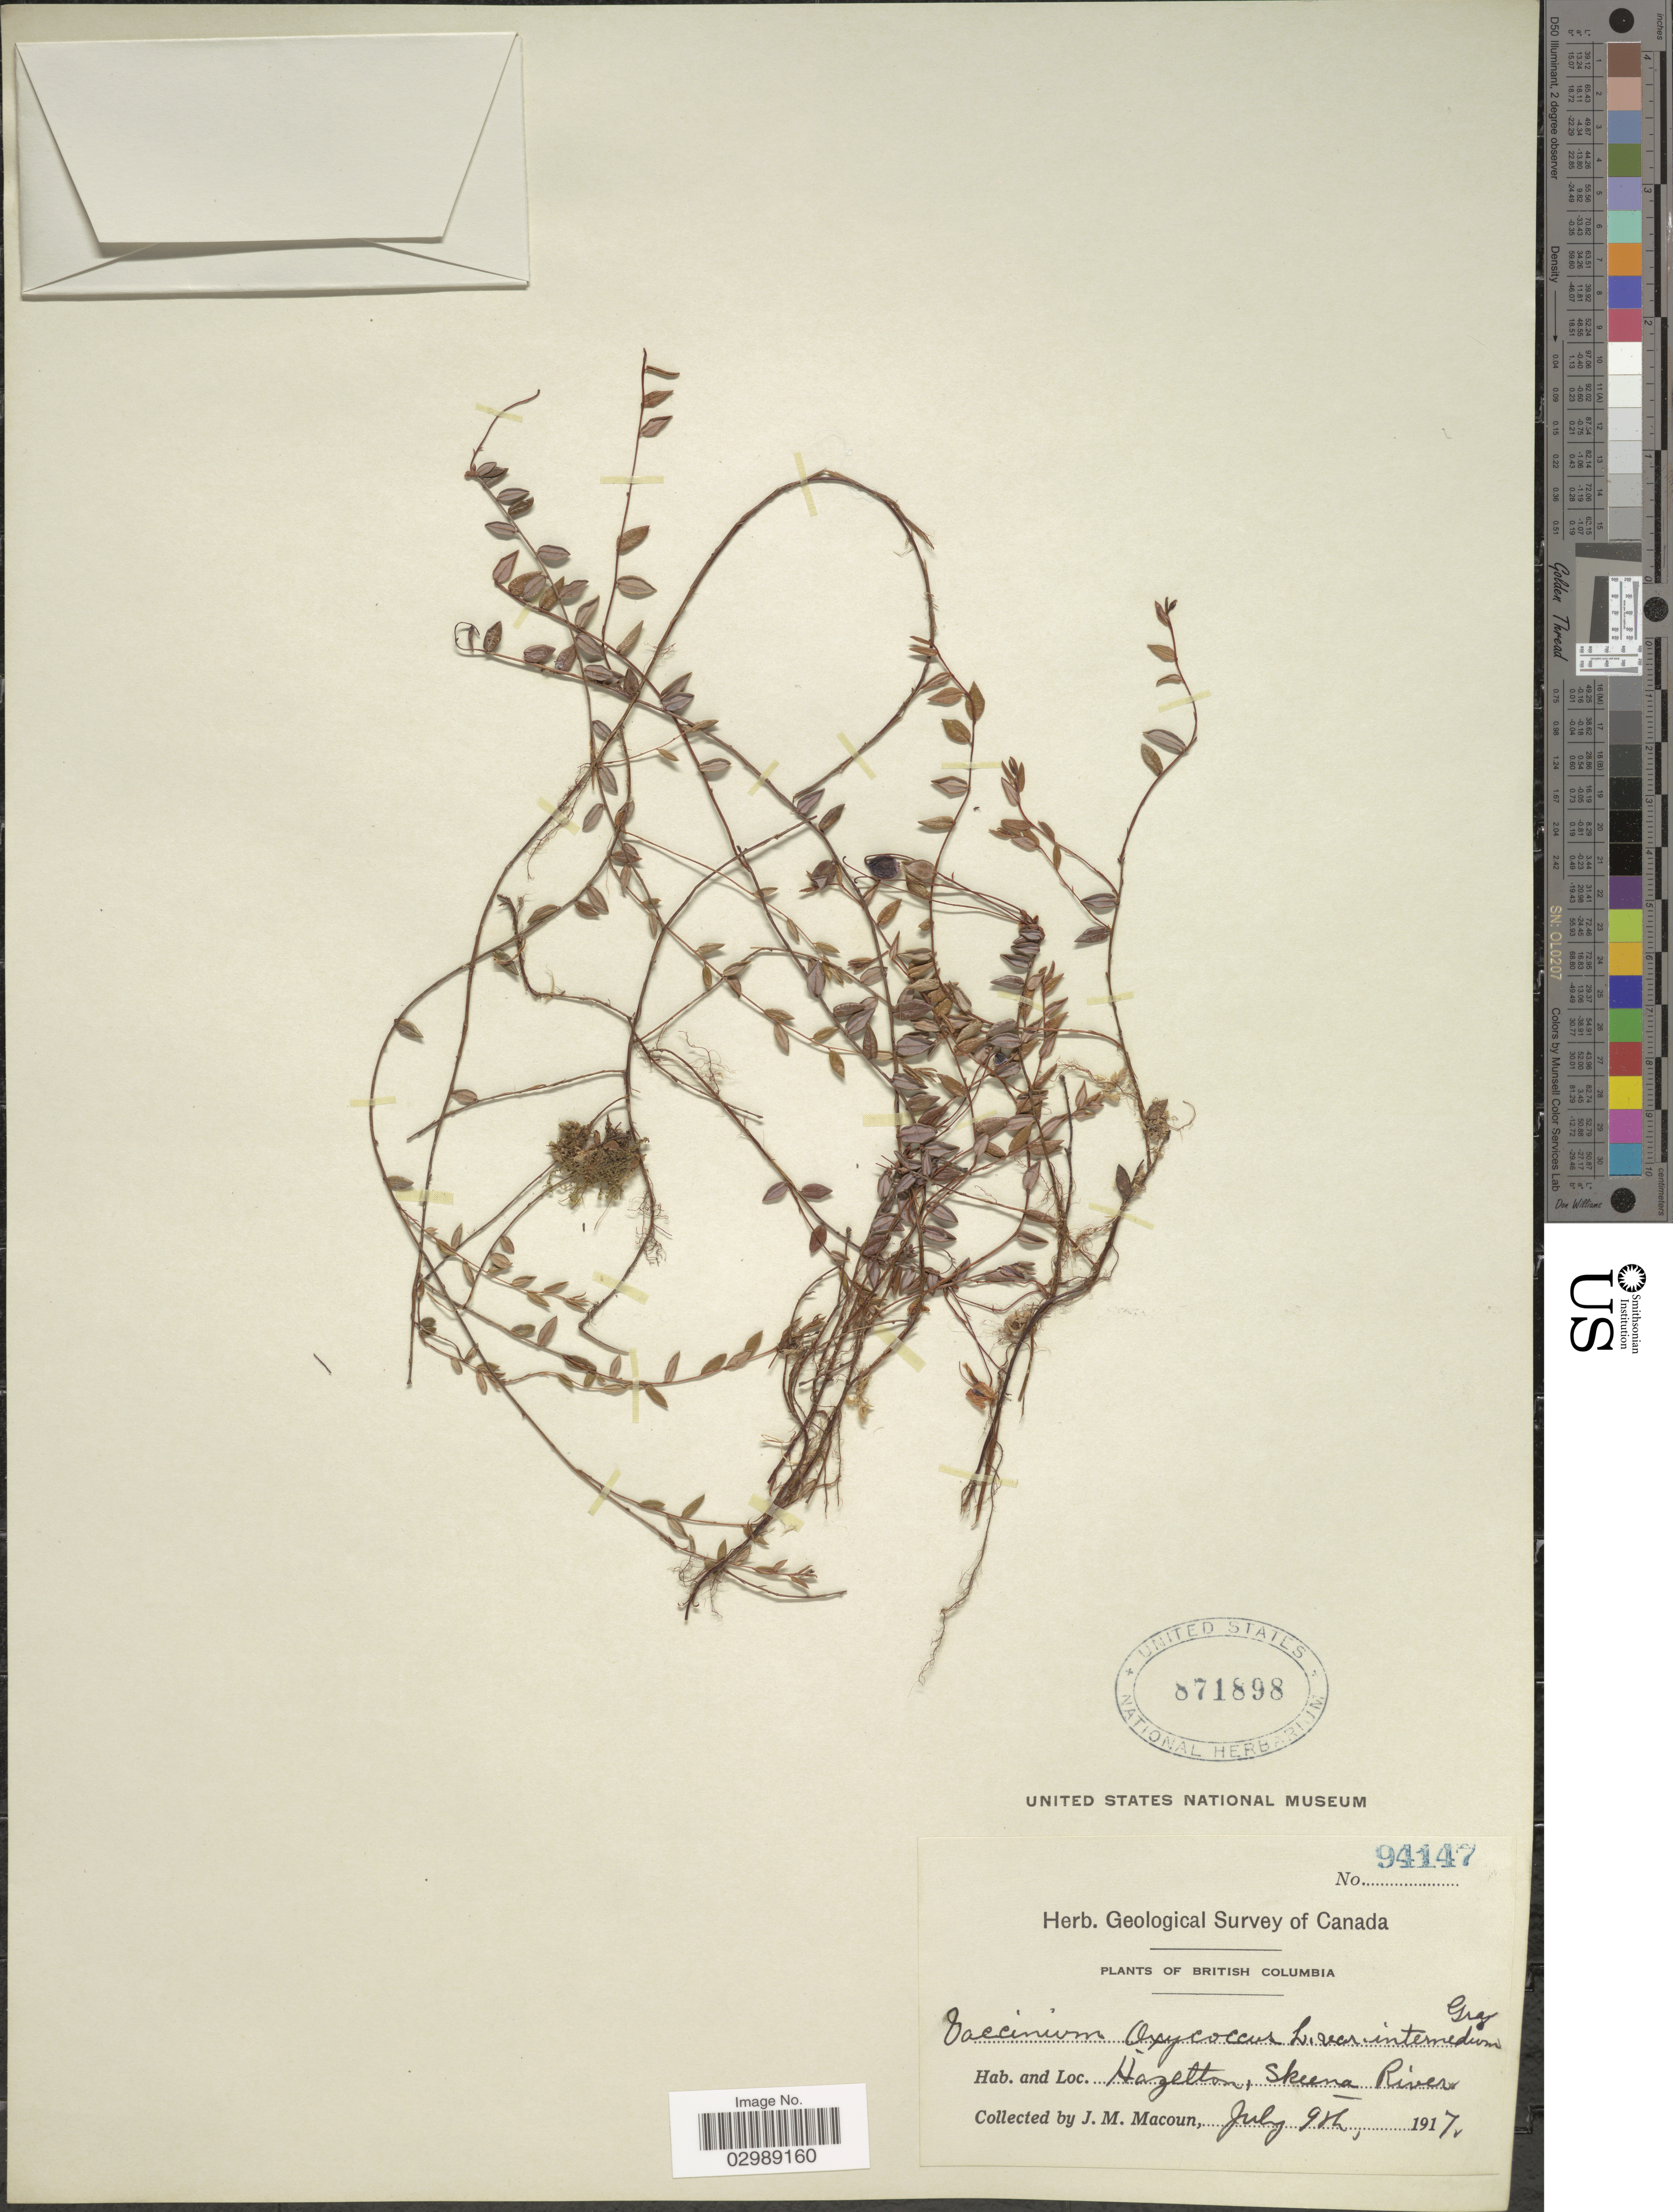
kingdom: Plantae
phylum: Tracheophyta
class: Magnoliopsida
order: Ericales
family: Ericaceae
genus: Vaccinium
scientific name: Vaccinium oxycoccos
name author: L.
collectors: J. M. Macoun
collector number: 94147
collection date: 1917-07-09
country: Canada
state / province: British Columbia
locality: Hazelton, Skeena River.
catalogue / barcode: US 871898